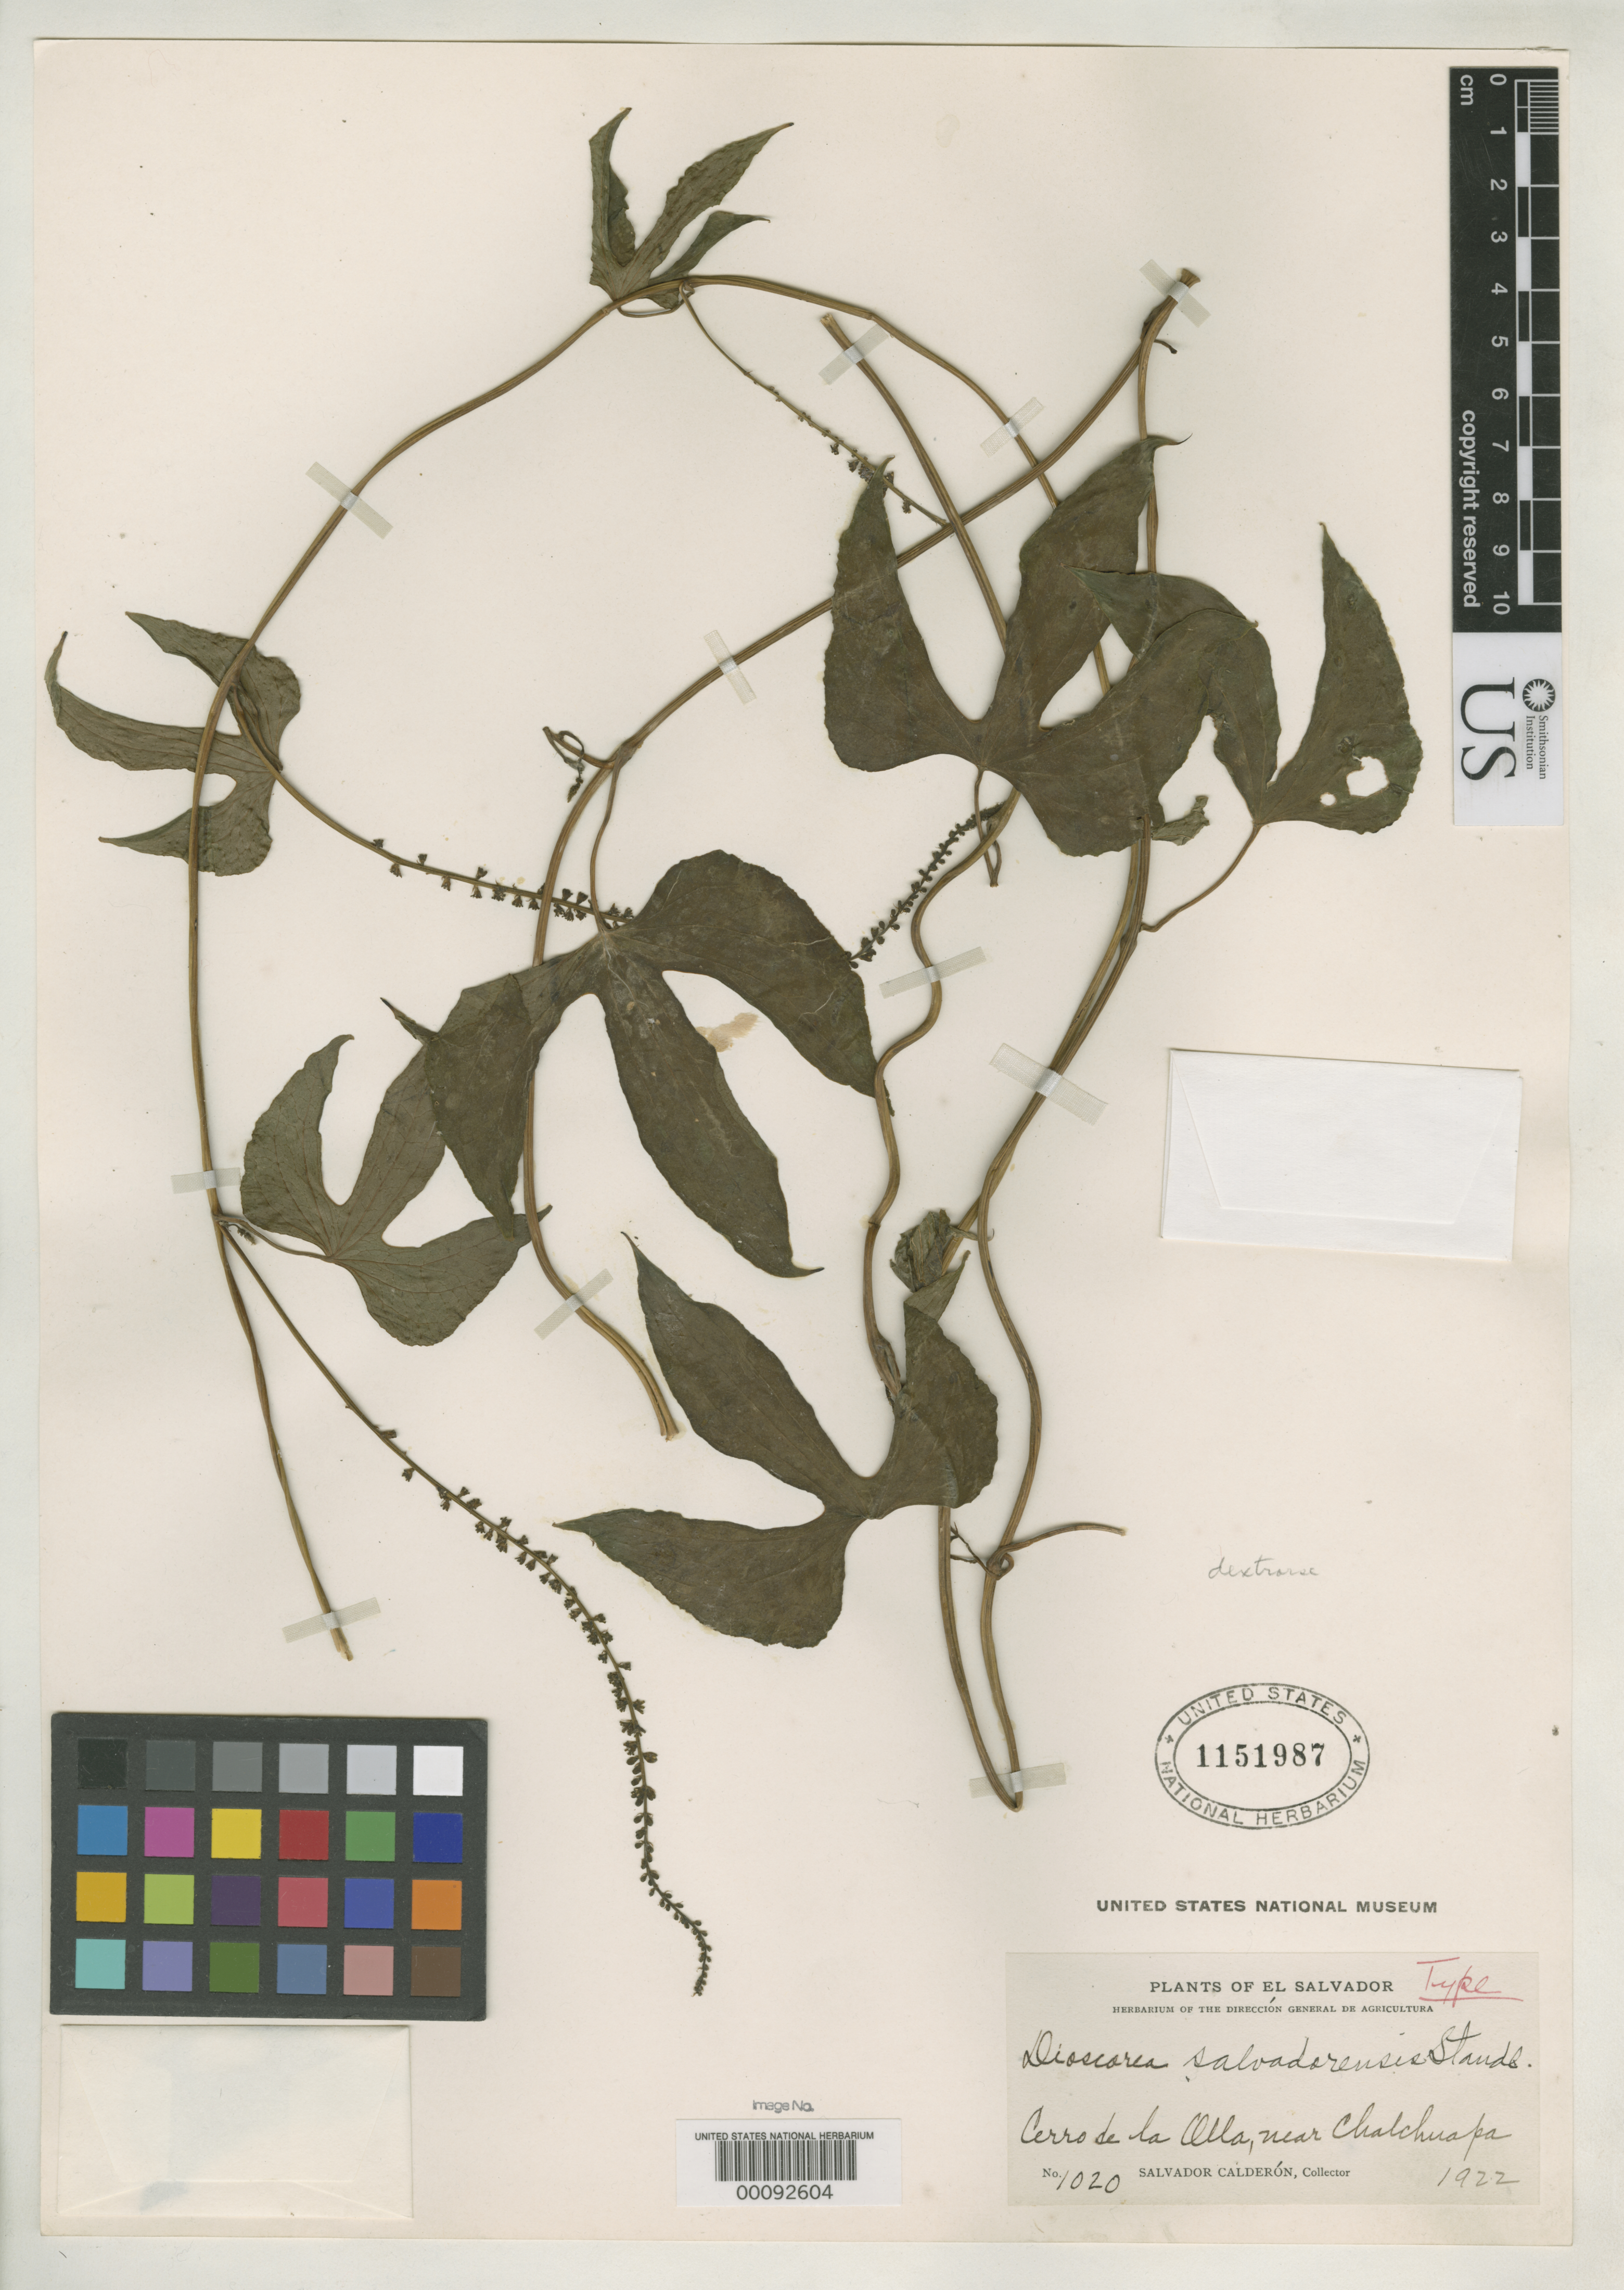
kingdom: Plantae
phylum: Tracheophyta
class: Liliopsida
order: Dioscoreales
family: Dioscoreaceae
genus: Dioscorea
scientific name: Dioscorea salvadorensis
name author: Standl.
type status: Isotype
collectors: S. Calderón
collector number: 1020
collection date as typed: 1922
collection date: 1922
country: El Salvador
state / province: Santa Ana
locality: Cerro de La Olla, near Chalchuapa.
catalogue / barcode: US 1740177